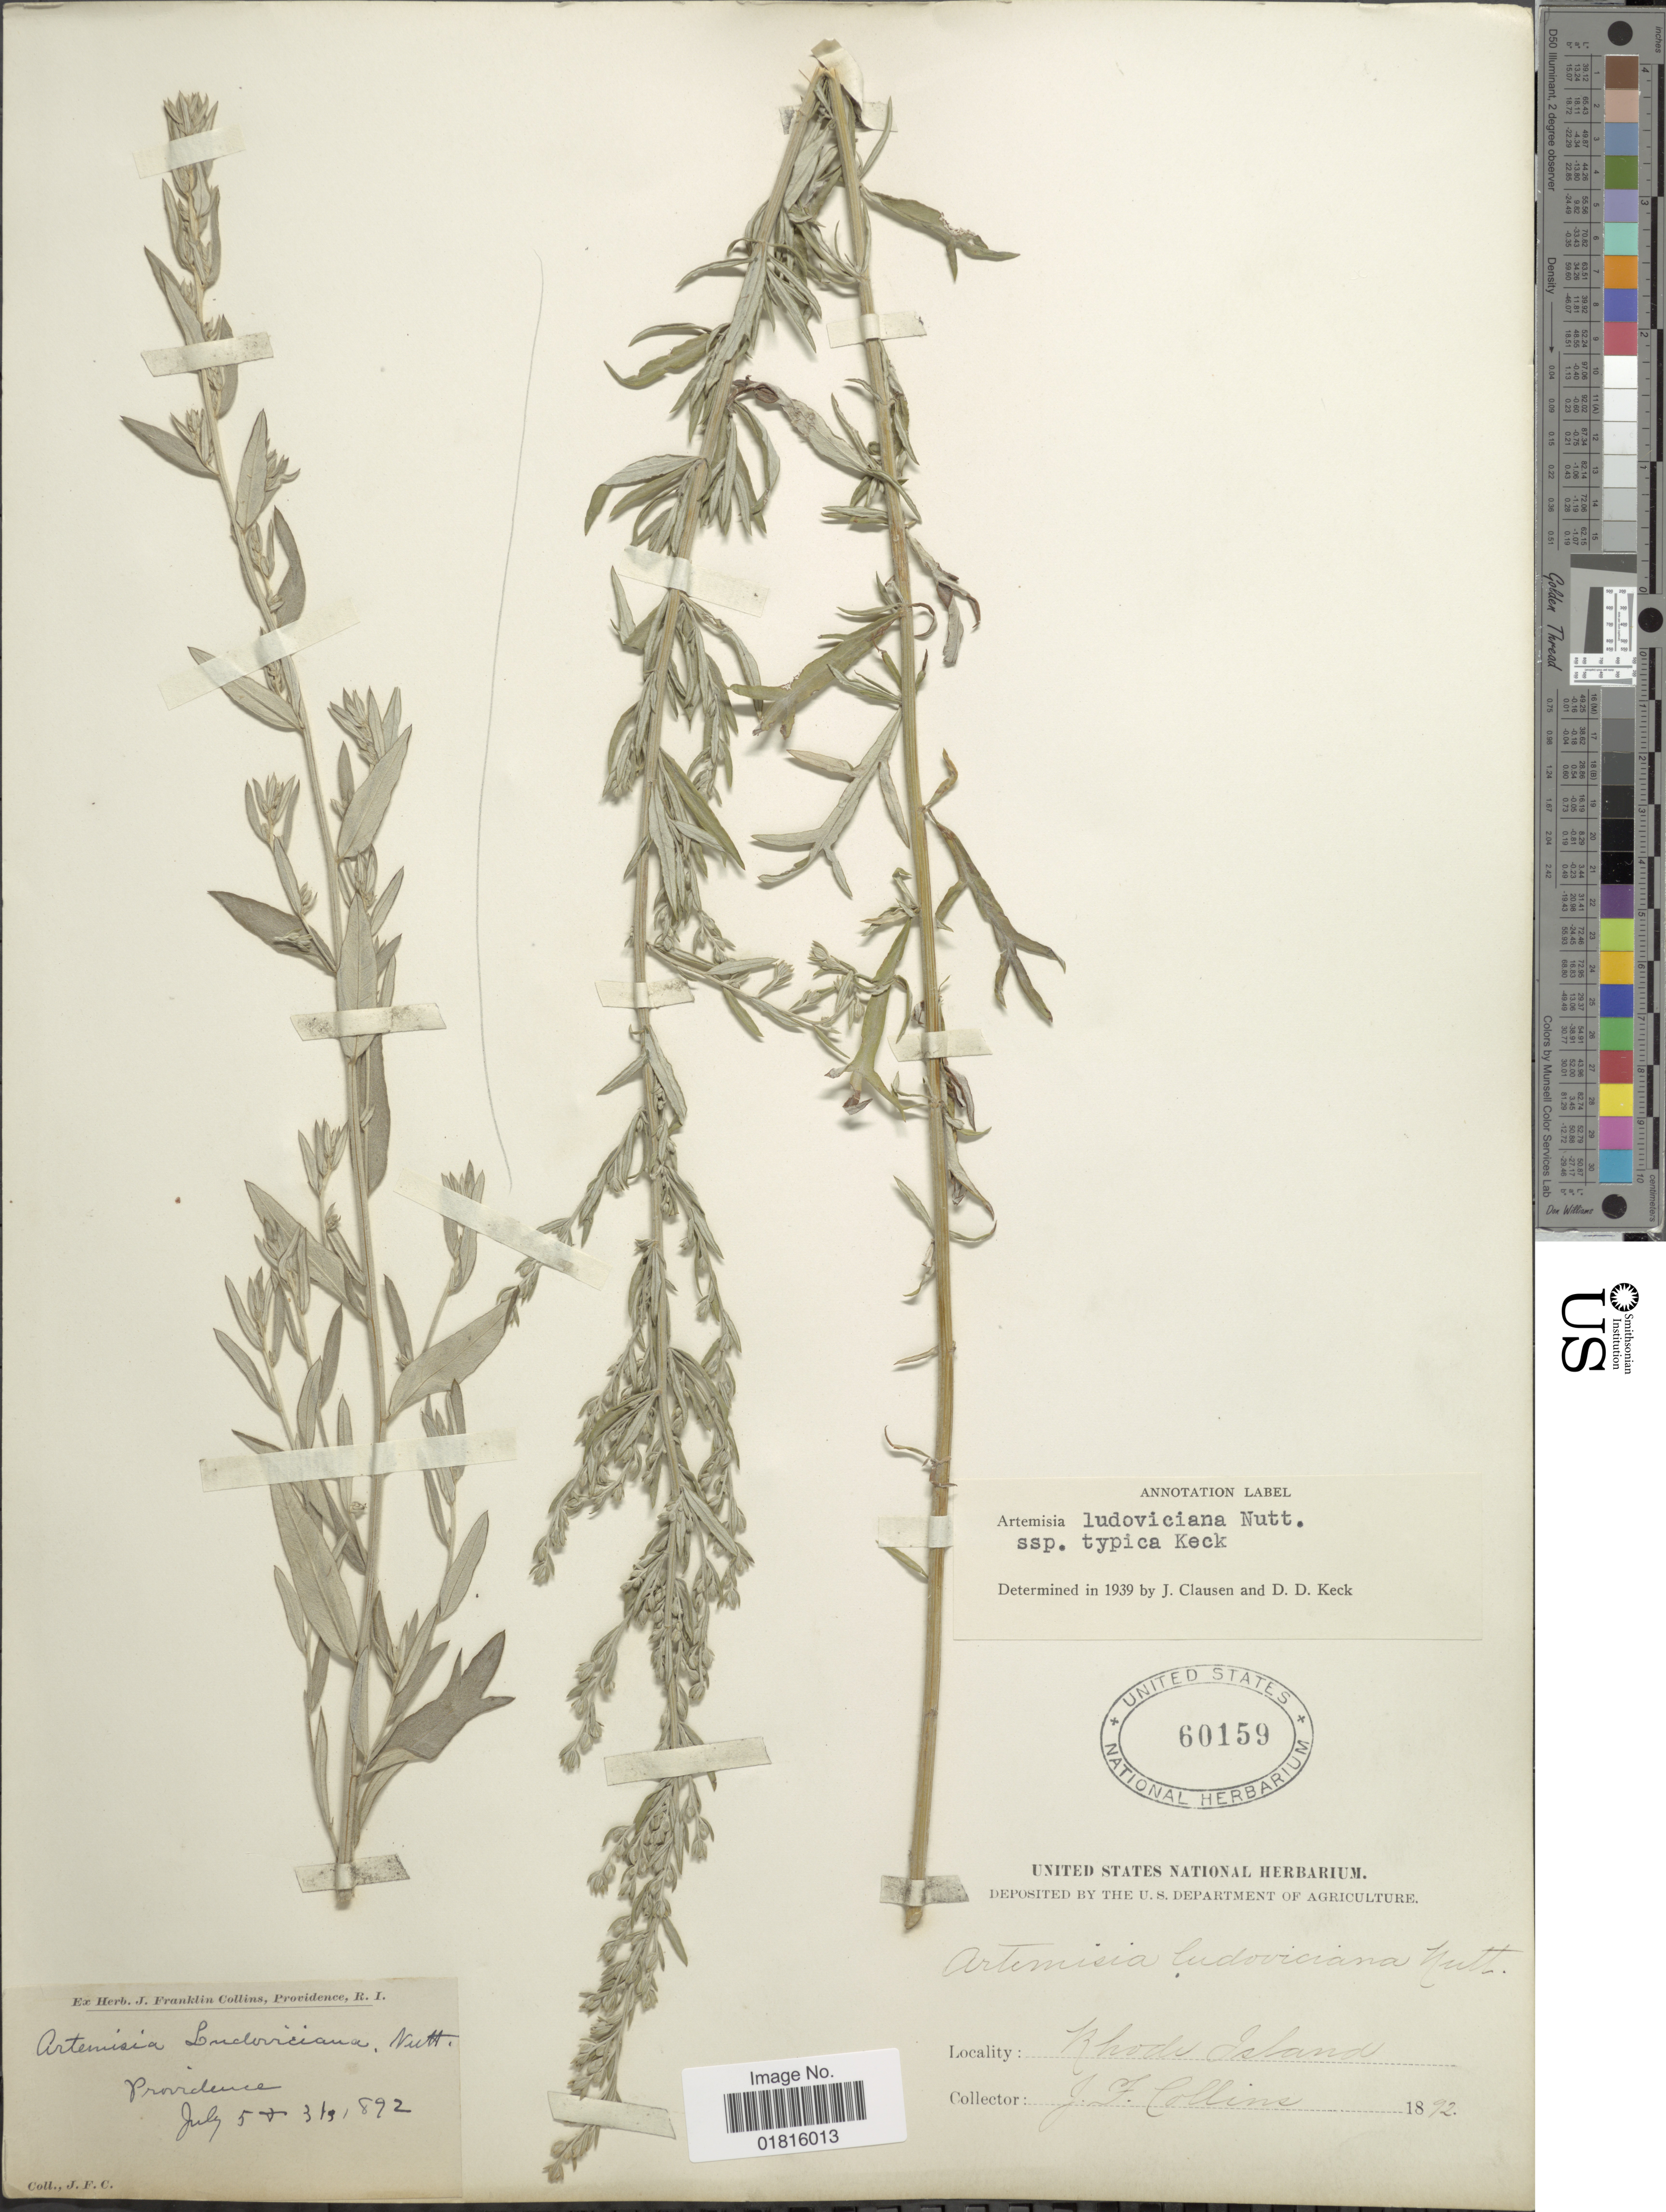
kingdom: Plantae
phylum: Tracheophyta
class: Magnoliopsida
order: Asterales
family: Asteraceae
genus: Artemisia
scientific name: Artemisia ludoviciana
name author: Nutt.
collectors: J. Collins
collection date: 1892-07-05/1892-09-03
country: United States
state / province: Rhode Island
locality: Providence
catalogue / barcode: US 60159